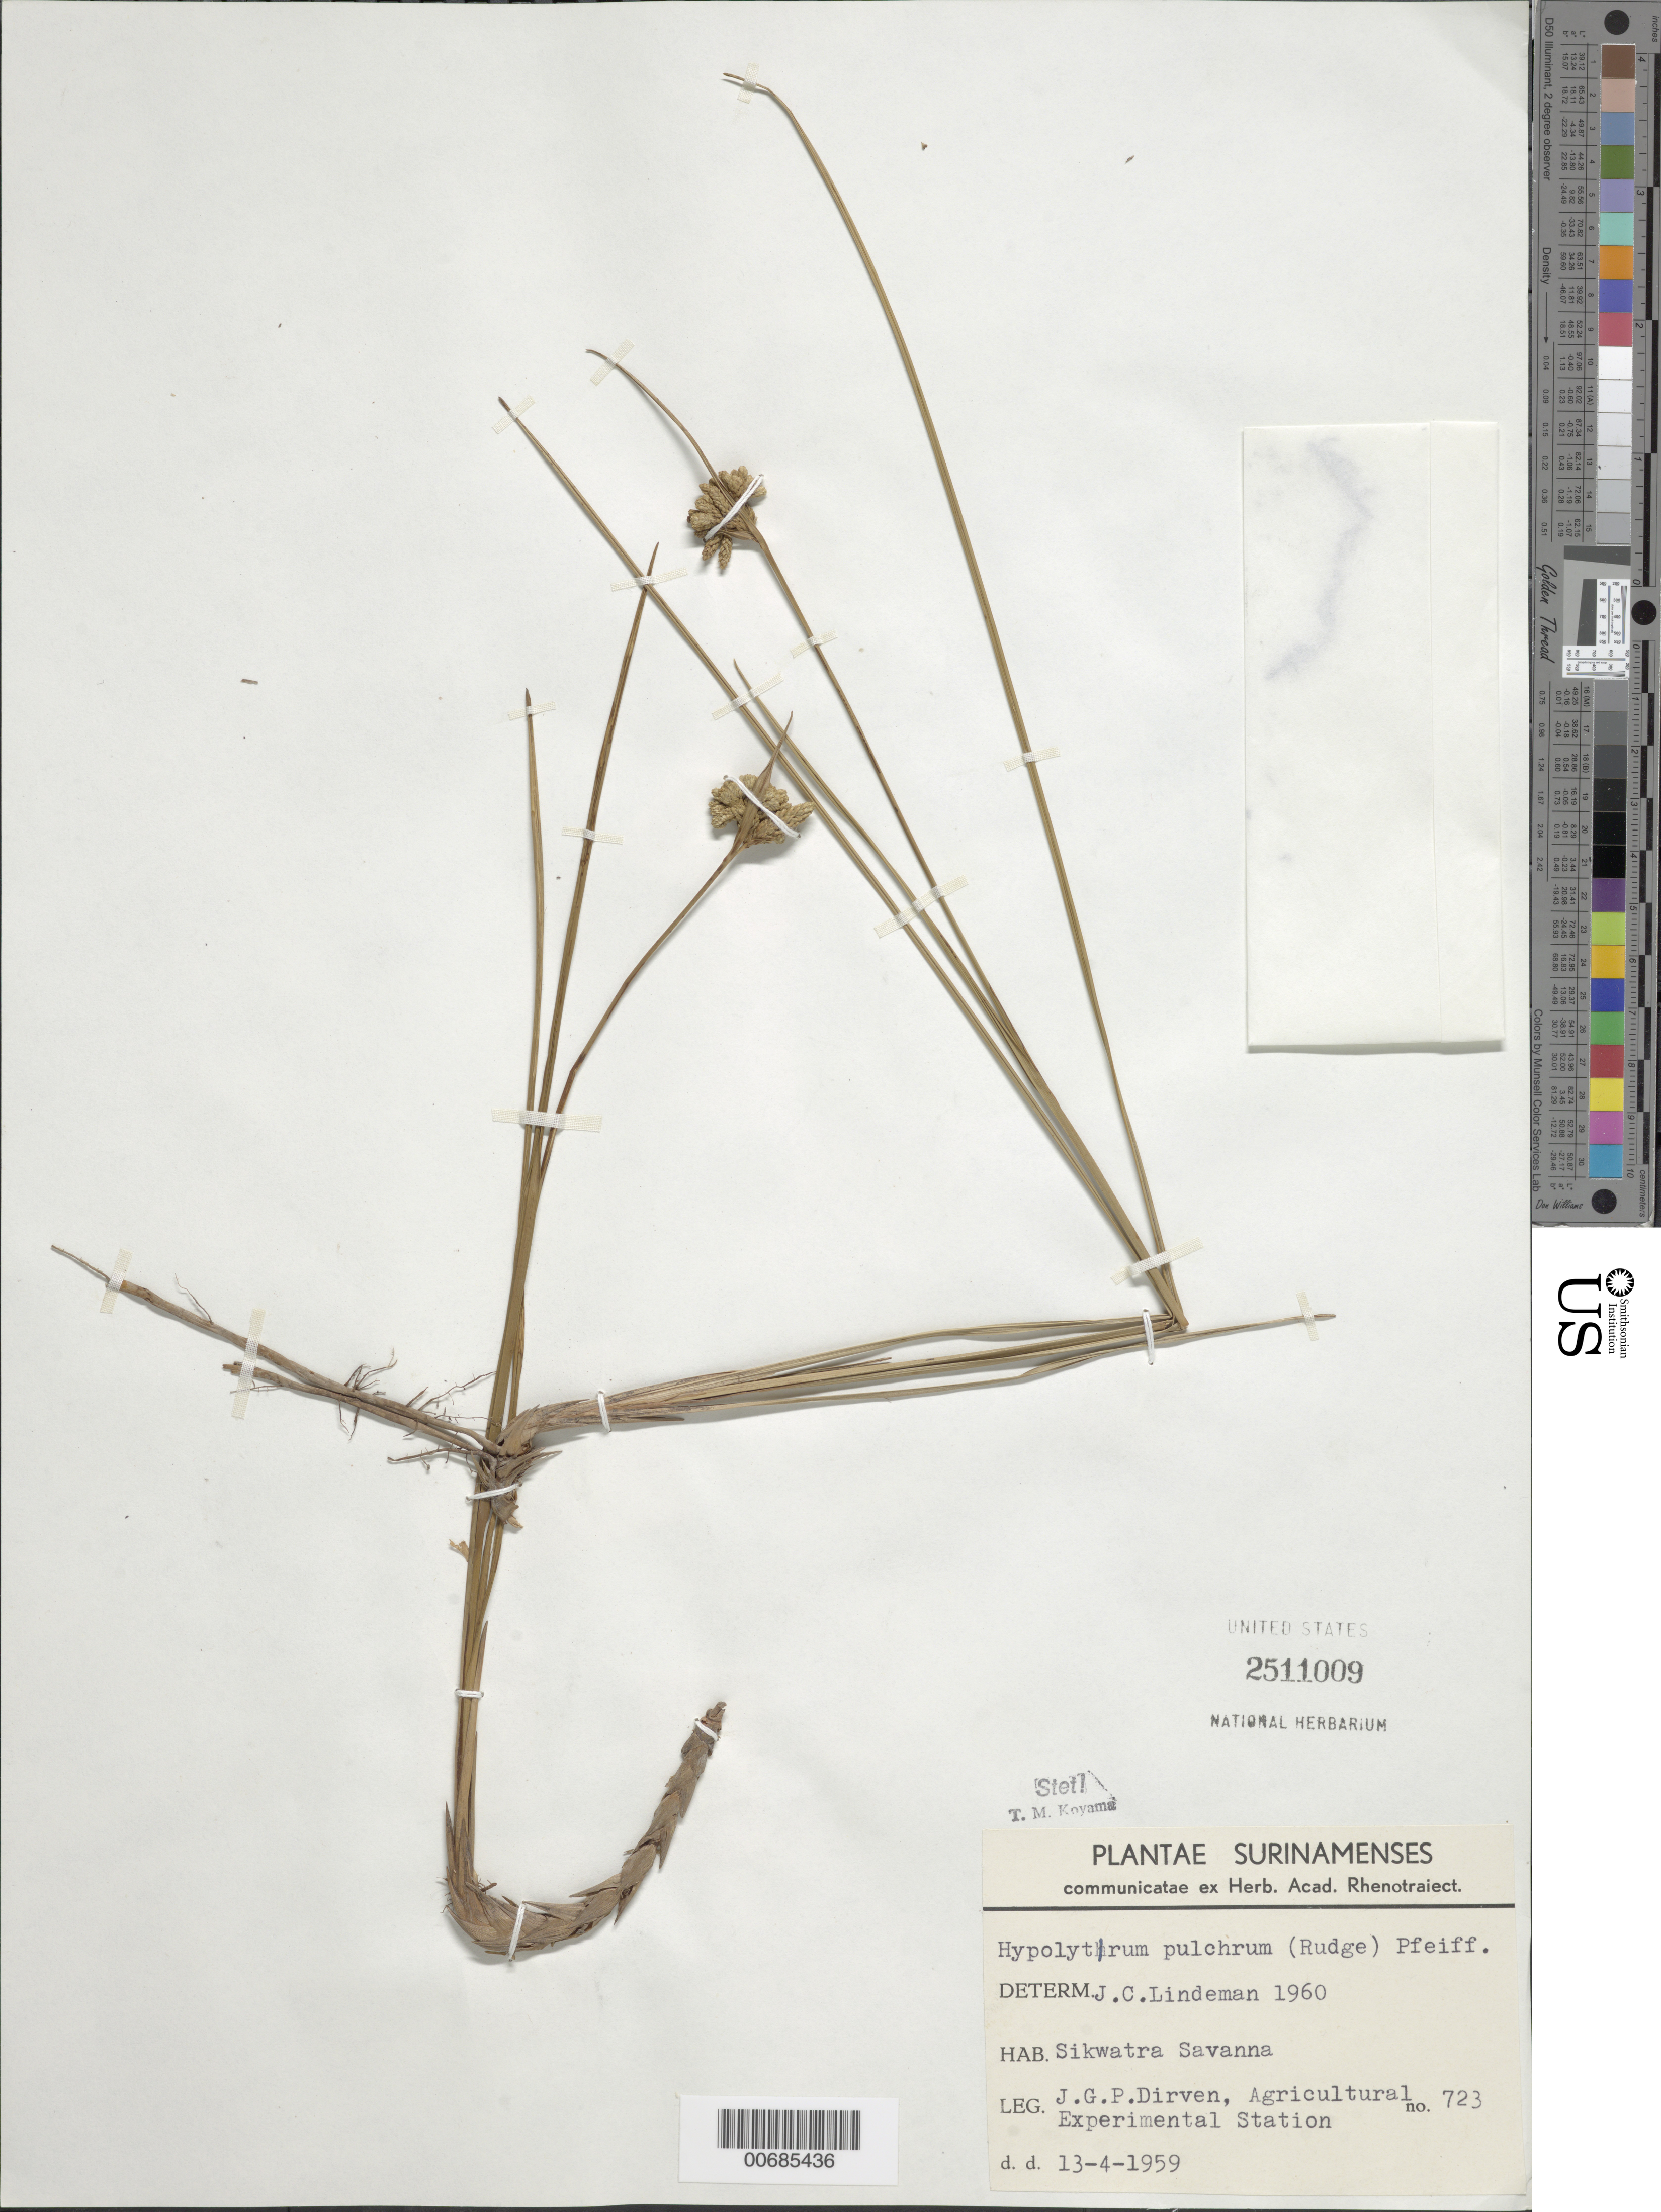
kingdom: Plantae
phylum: Tracheophyta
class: Liliopsida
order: Poales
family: Cyperaceae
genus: Hypolytrum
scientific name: Hypolytrum pulchrum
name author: (Rudge) H. Pfeiff.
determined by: Koyama, Tetsuo M.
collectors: J. Dirven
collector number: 723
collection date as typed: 13-Apr-59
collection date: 1959-04-13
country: Suriname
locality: Sikwatra Savanna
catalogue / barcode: US 2511009